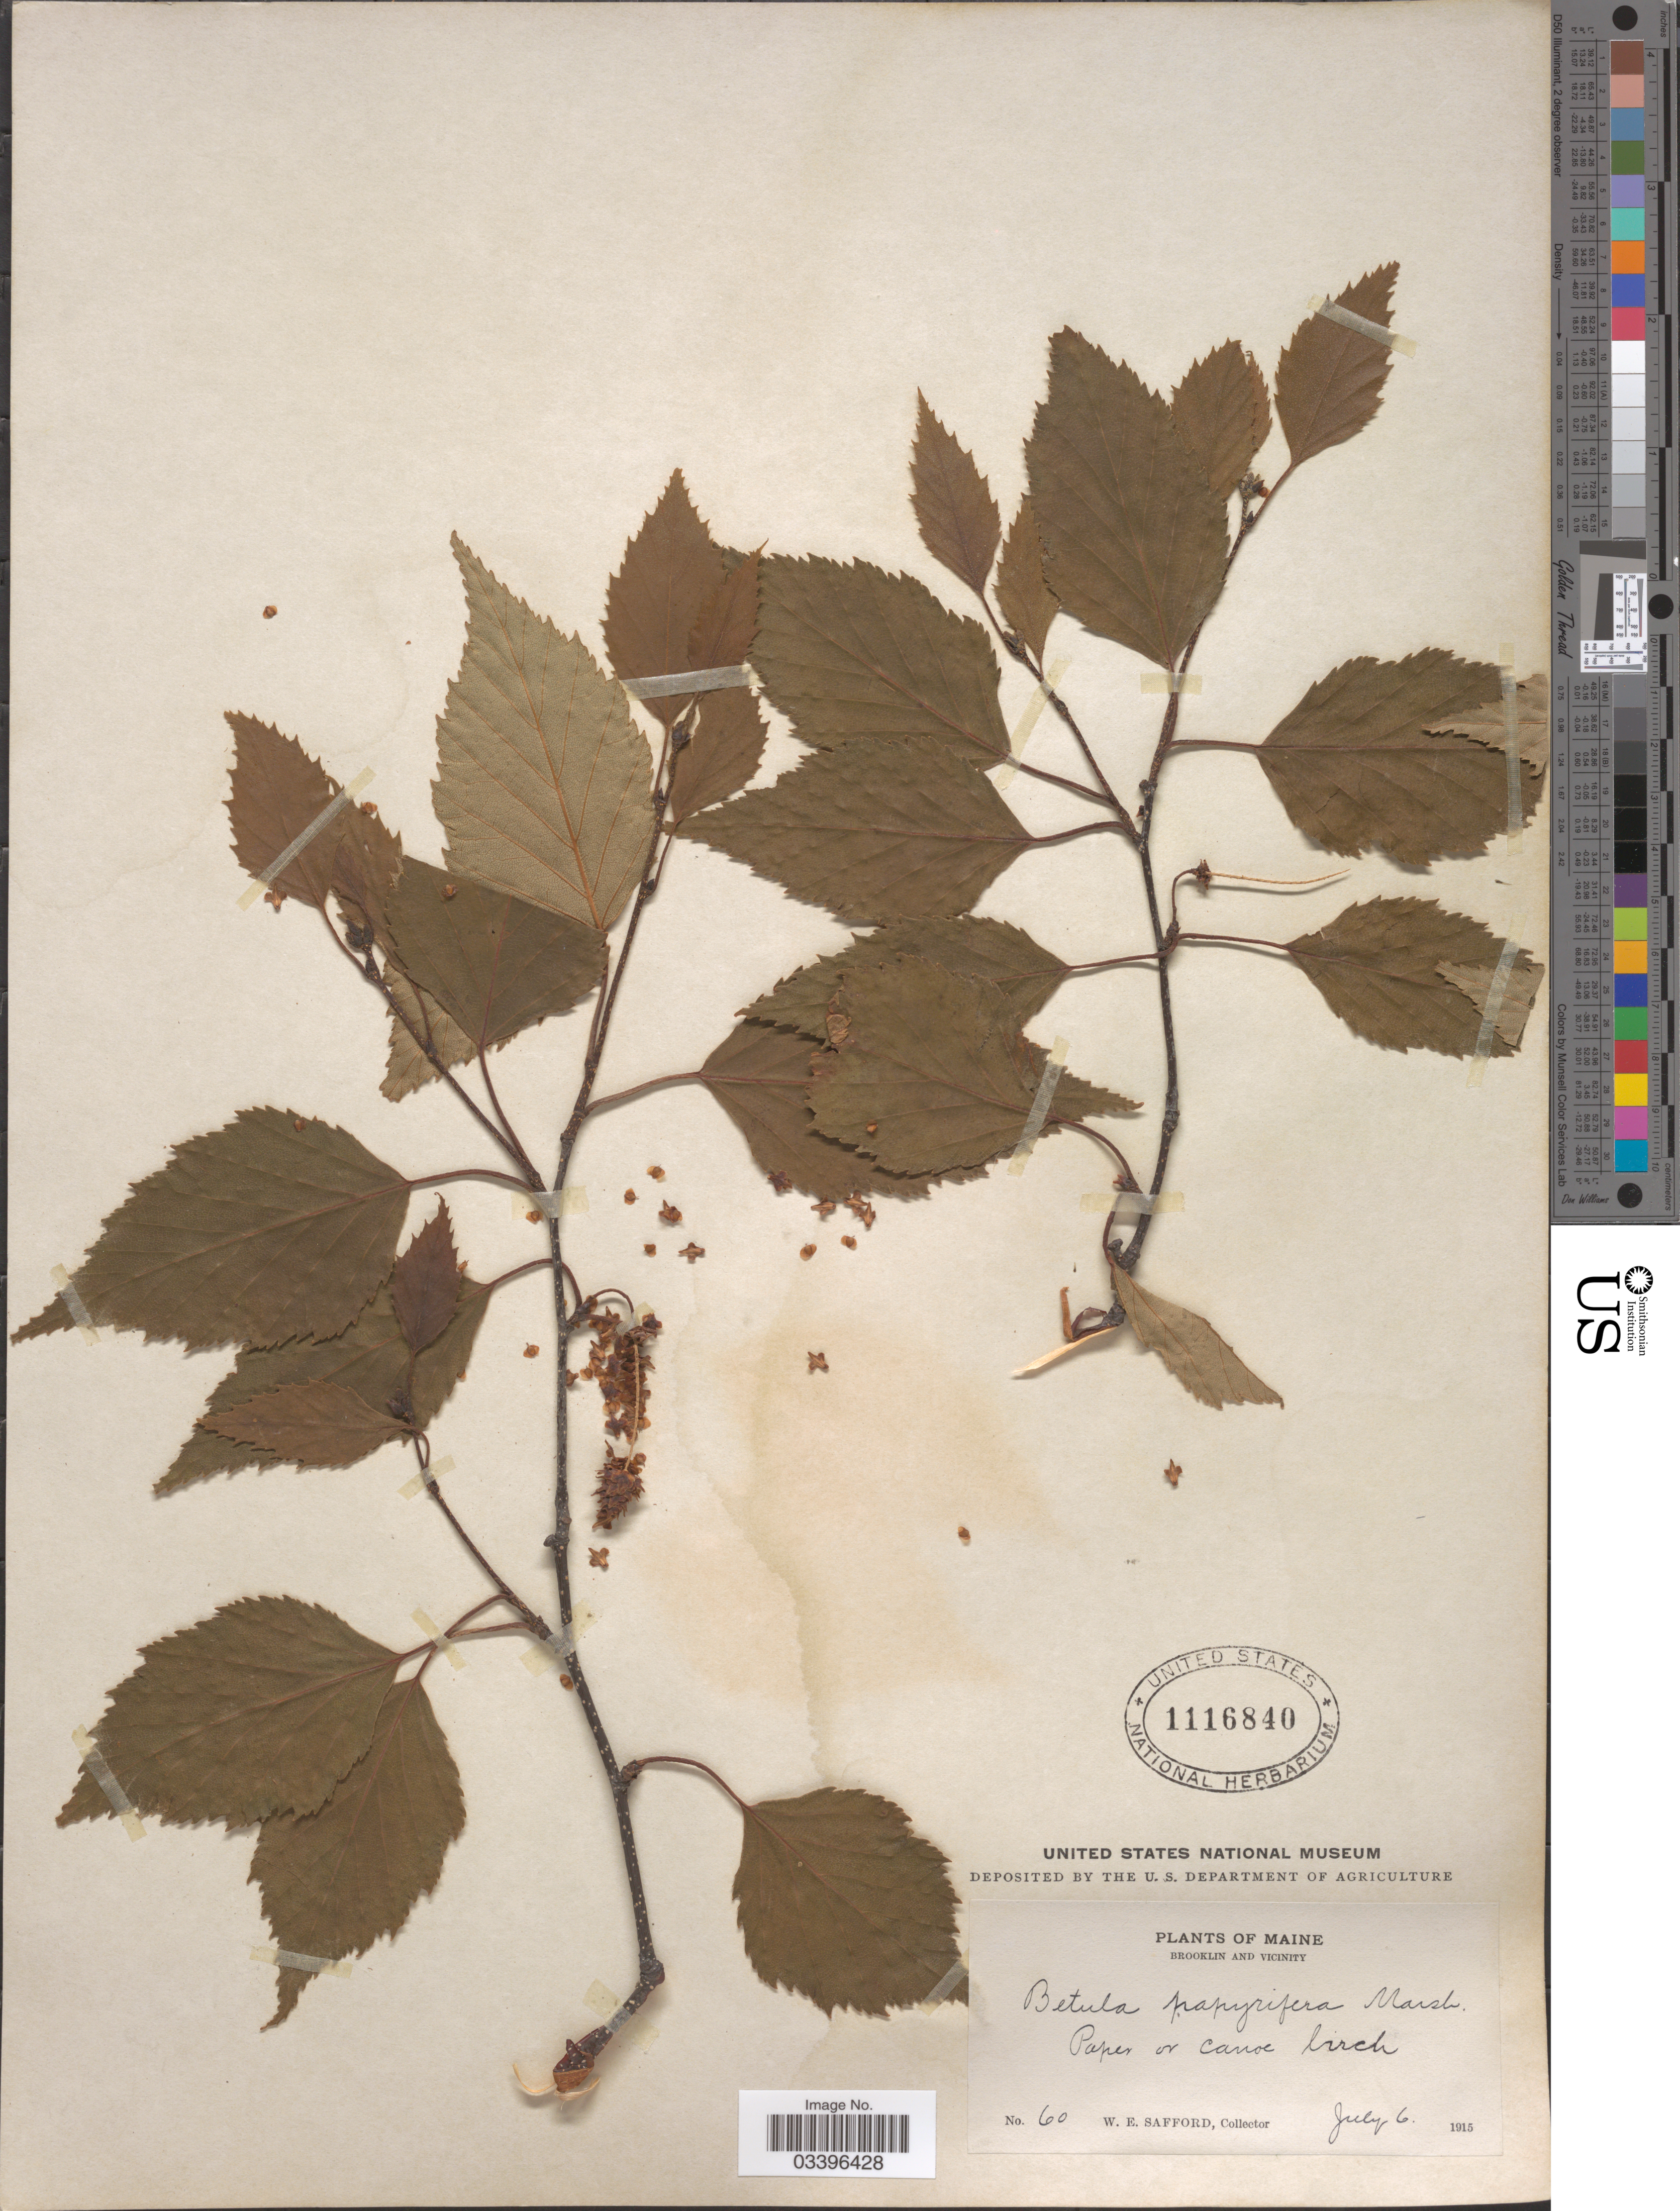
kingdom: Plantae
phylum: Tracheophyta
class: Magnoliopsida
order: Fagales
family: Betulaceae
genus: Betula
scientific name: Betula papyrifera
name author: Marshall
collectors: W. E. Safford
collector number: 60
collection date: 1915-07-06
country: United States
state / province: Maine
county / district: Hancock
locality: Brooklin and vicinity.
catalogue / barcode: US 1116840